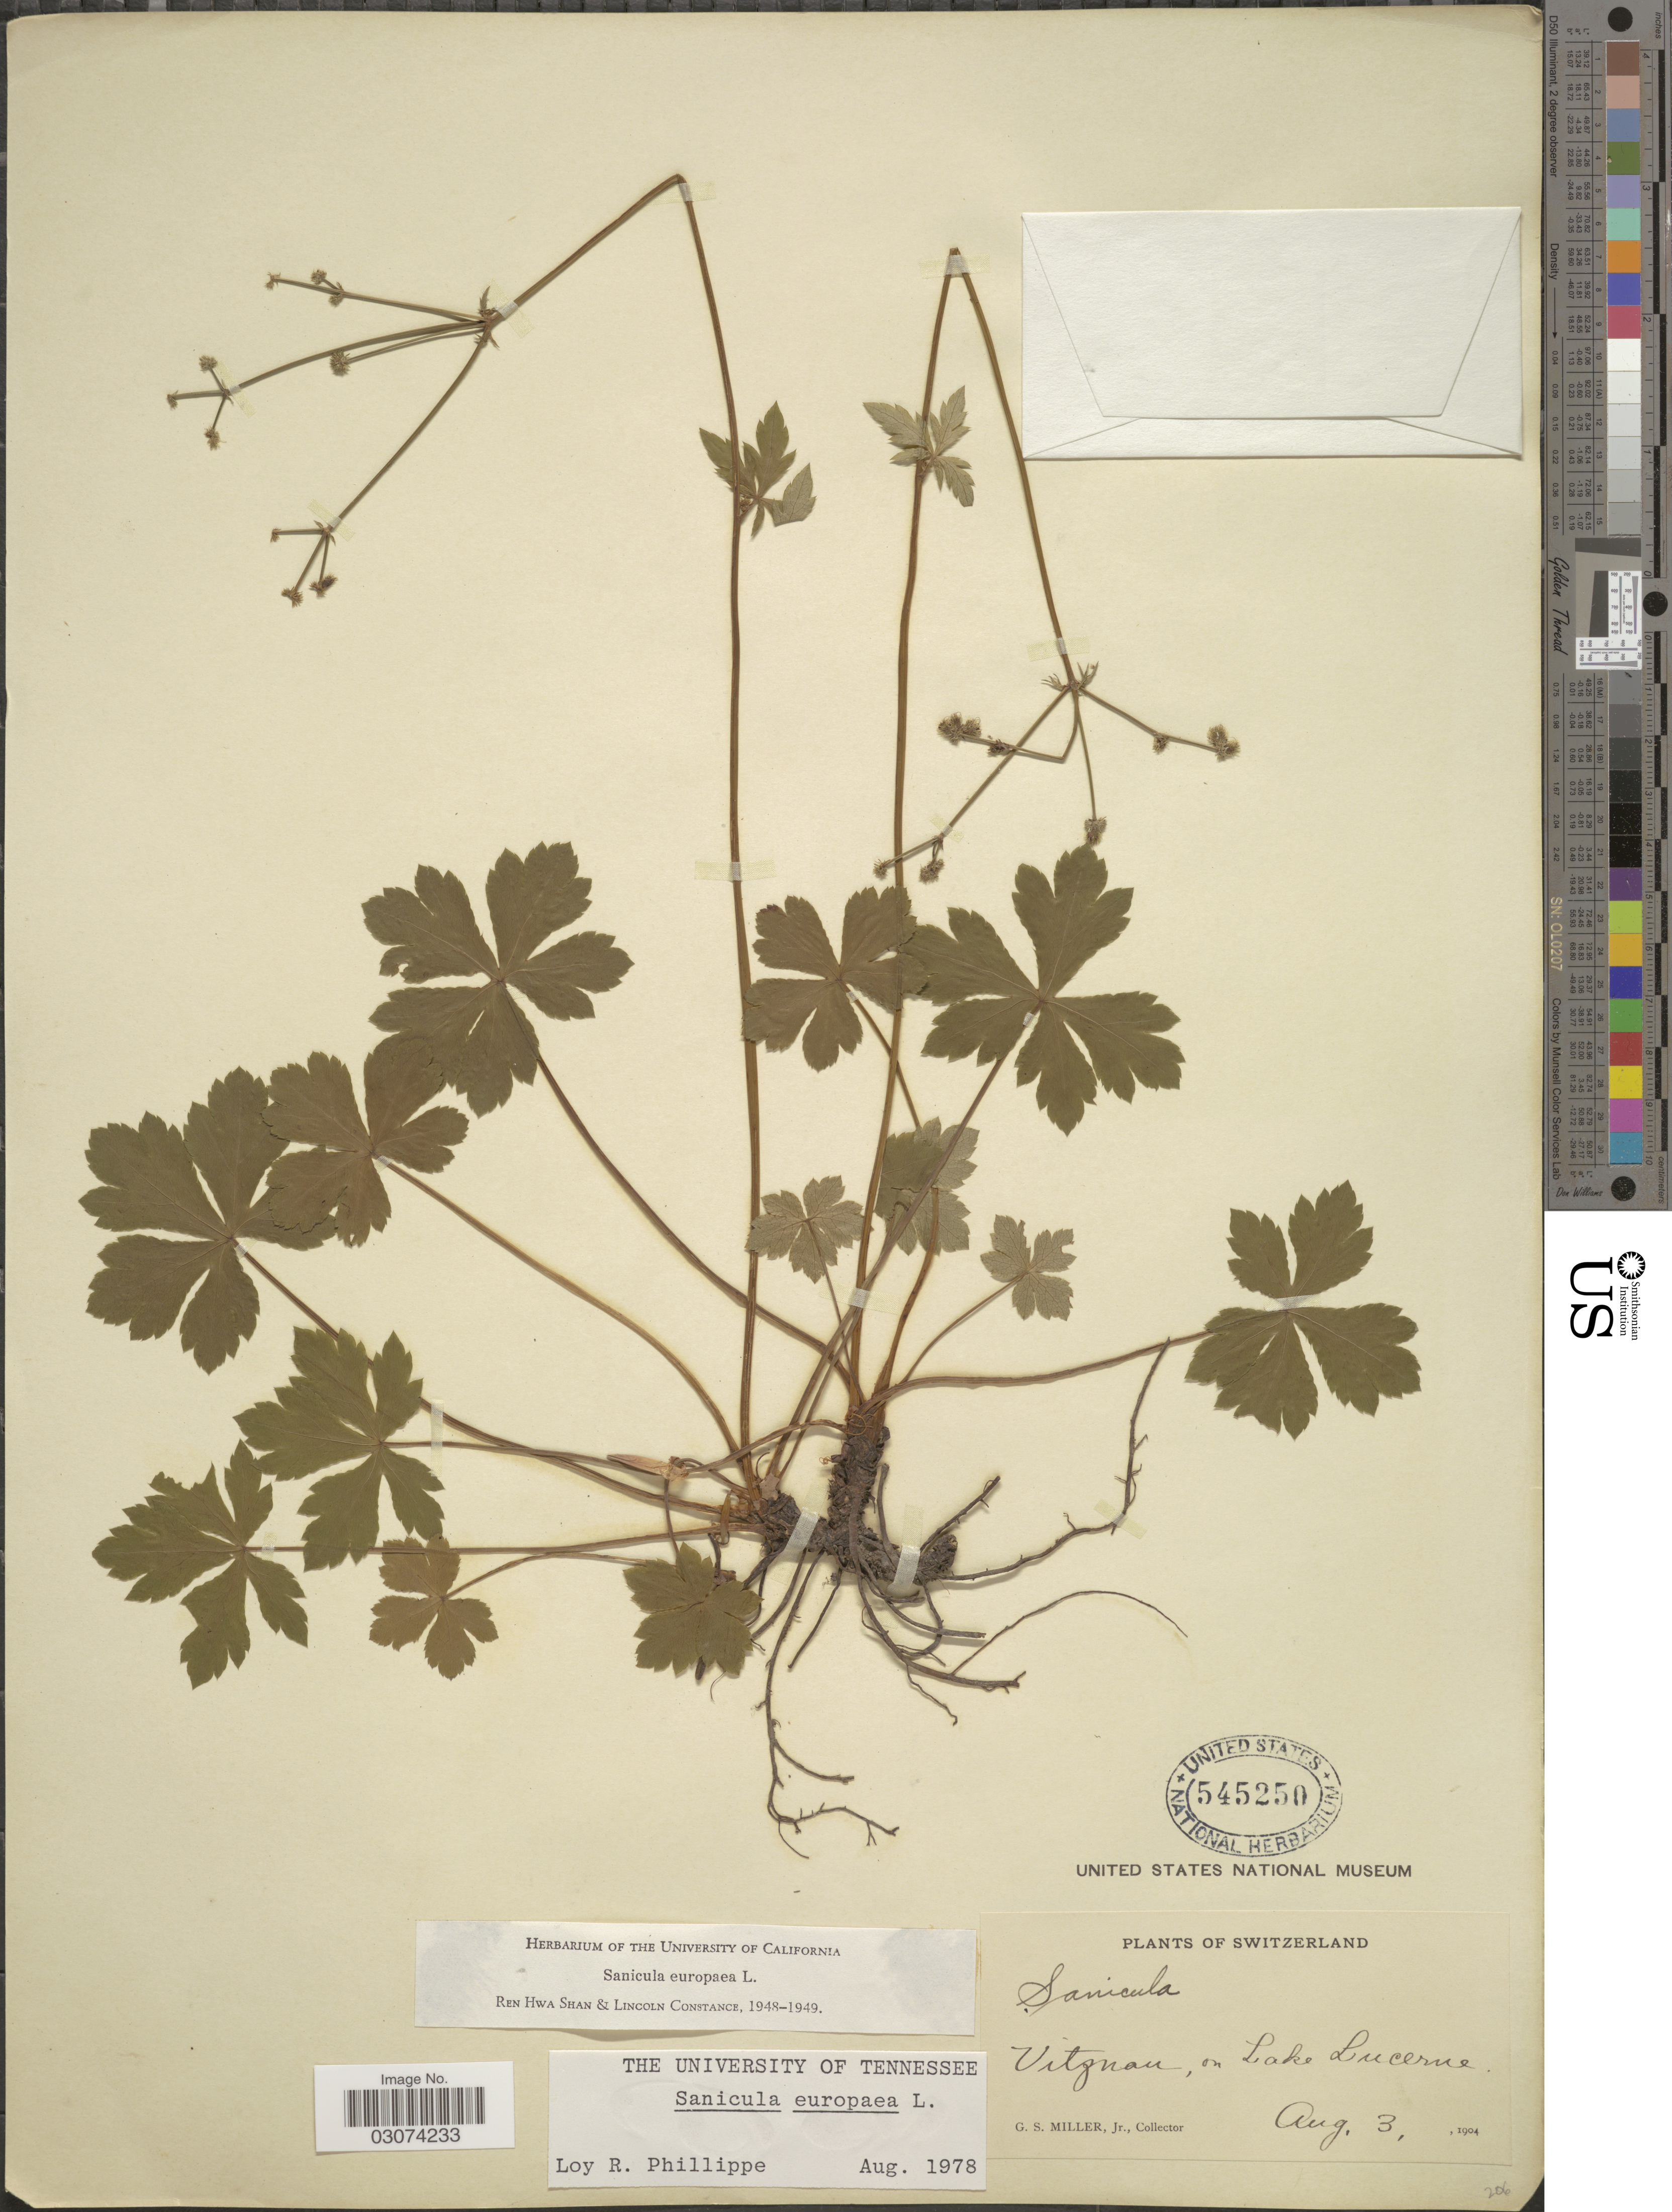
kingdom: Plantae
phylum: Tracheophyta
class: Magnoliopsida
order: Apiales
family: Apiaceae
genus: Sanicula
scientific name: Sanicula europaea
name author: L.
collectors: G. S. Miller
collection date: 1904-08-03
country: Switzerland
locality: Vitznau, on Lake Lucerne.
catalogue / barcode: US 545250